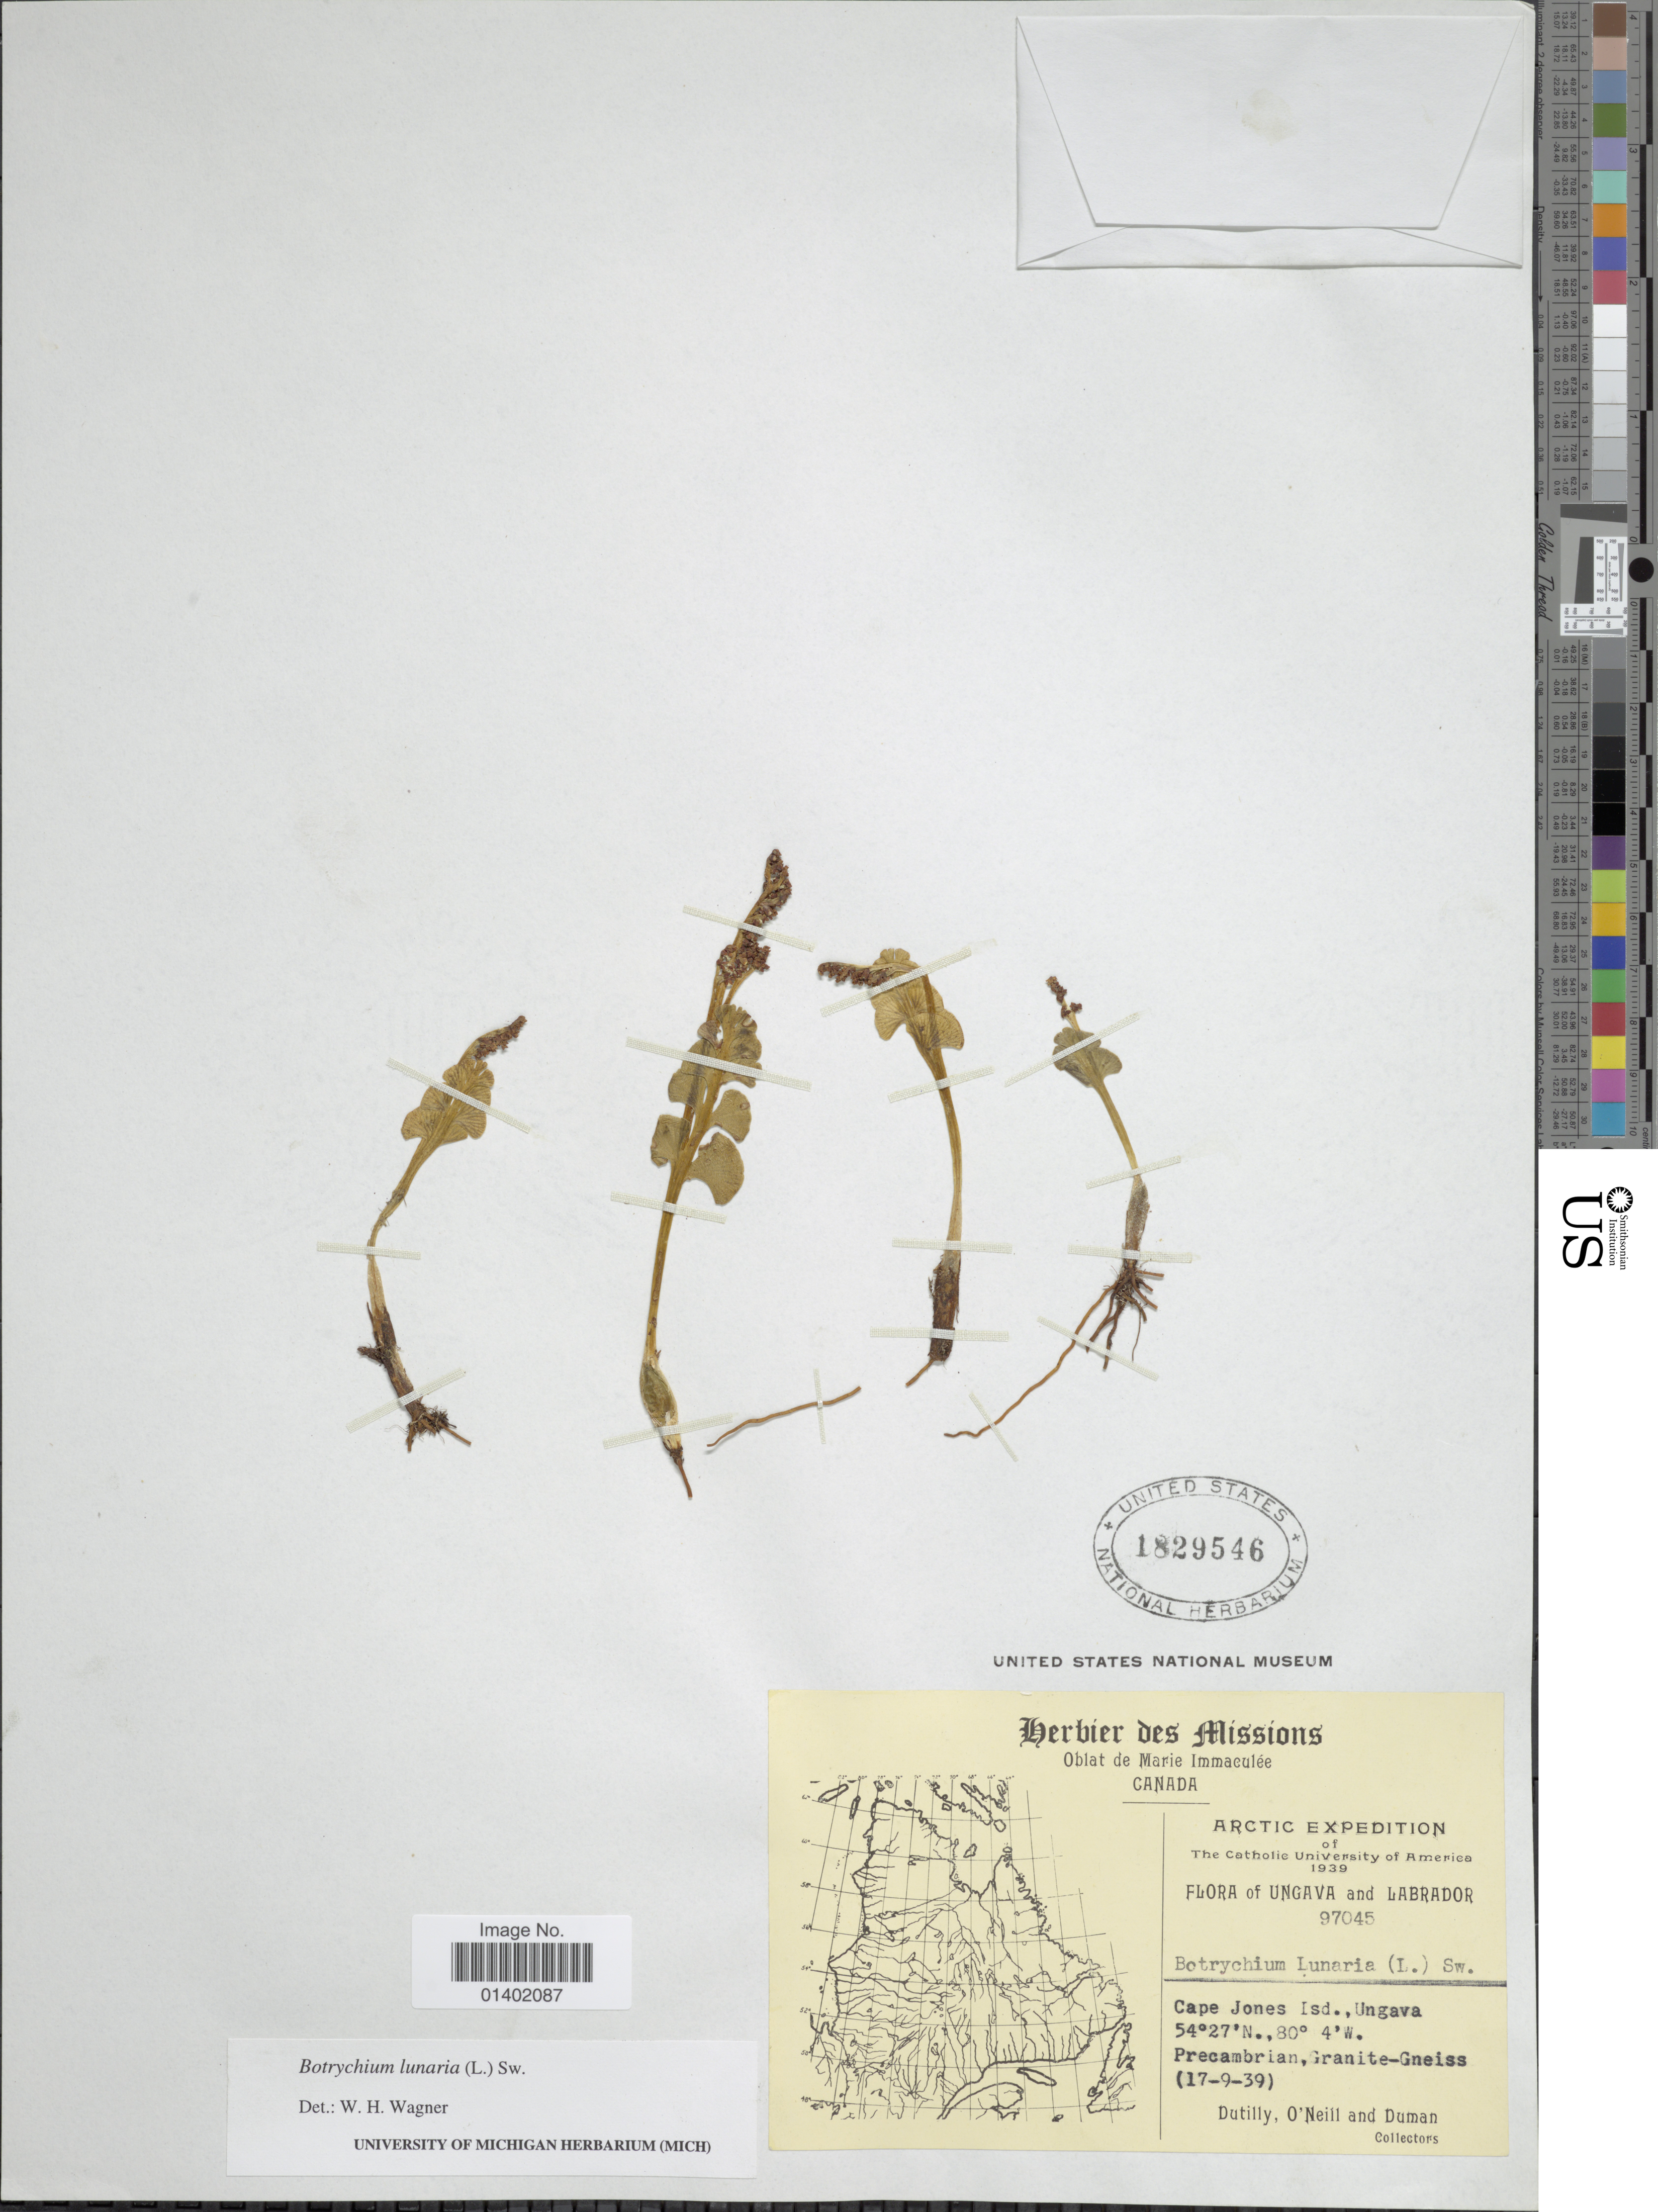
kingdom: Plantae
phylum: Tracheophyta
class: Polypodiopsida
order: Ophioglossales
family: Ophioglossaceae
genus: Botrychium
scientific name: Botrychium lunaria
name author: (L.) Sw.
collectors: -. Dutilly, H. T. O' Neill & -. Duman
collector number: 97045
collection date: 1939-09-17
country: Canada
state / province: Newfoundland and Labrador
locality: Oblat de Marie Immaculee, Florida of Ungava and Labrador, Cape Jones Isd.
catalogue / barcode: US 1829546